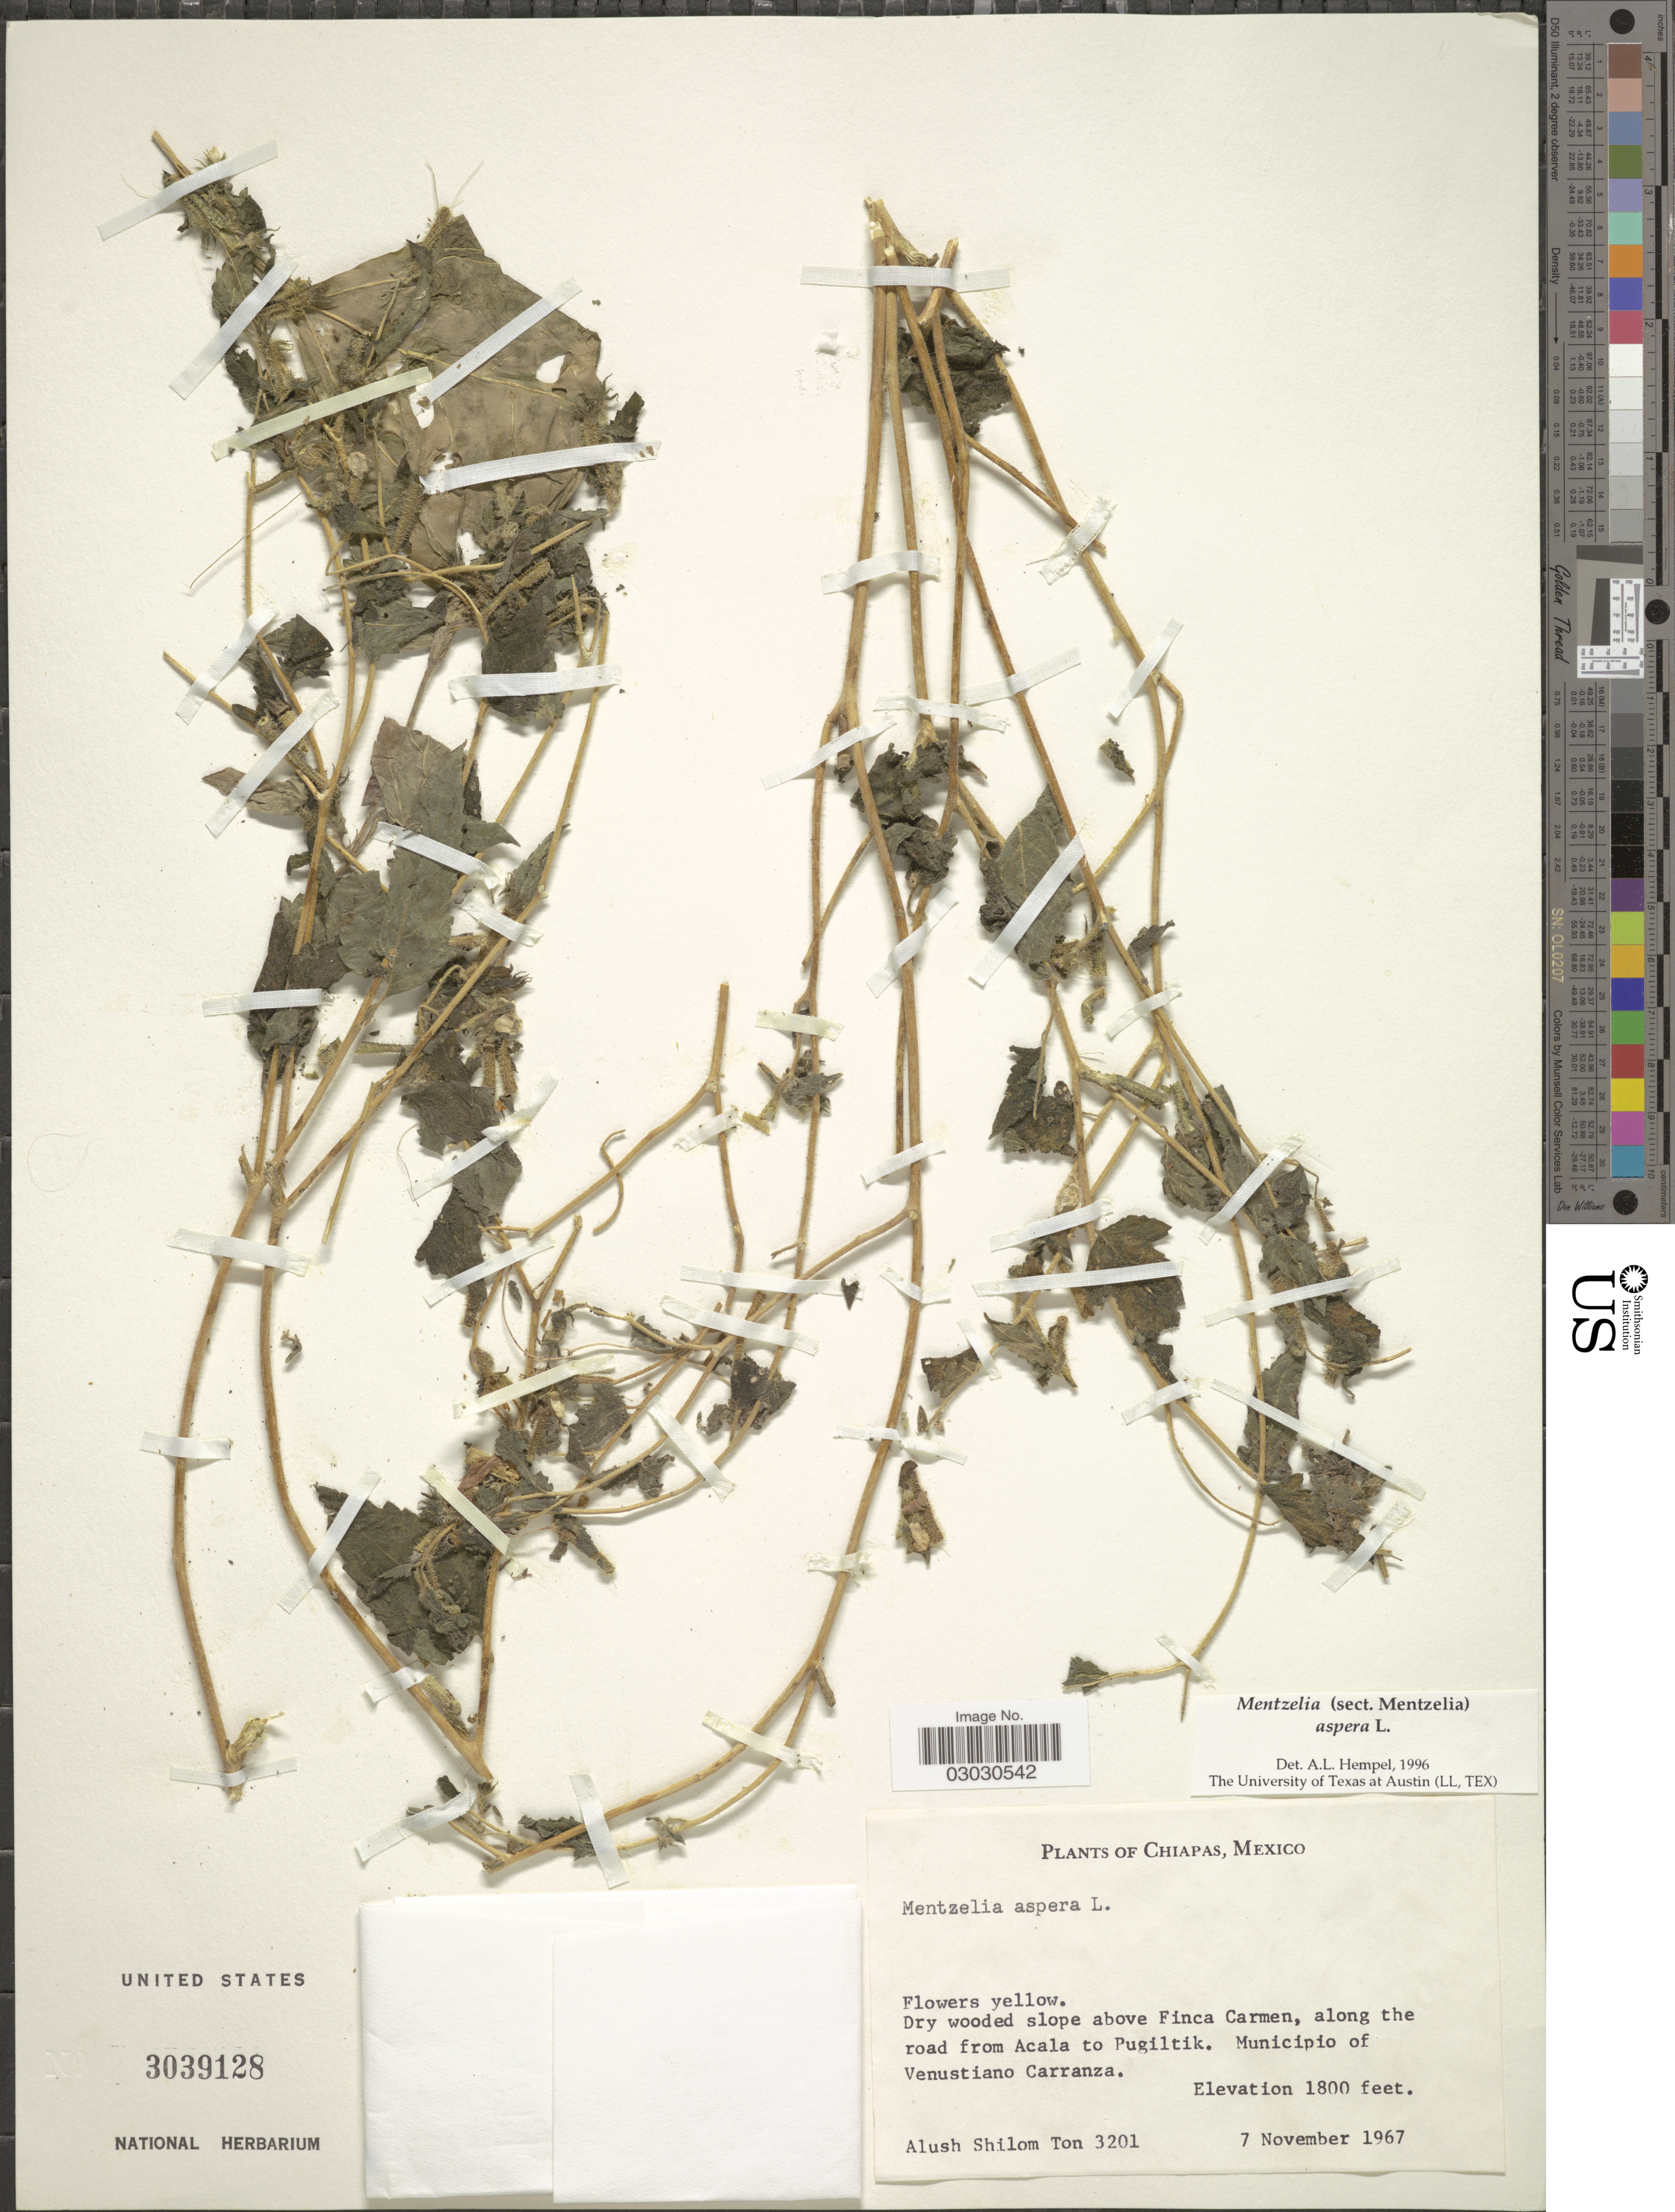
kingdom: Plantae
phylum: Tracheophyta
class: Magnoliopsida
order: Cornales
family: Loasaceae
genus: Mentzelia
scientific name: Mentzelia aspera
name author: L.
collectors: A. M. Ton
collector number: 3201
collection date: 1967-11-07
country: Mexico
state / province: Chiapas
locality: Dry wooded slope above Finca Carmen, along the road from Acala to Pugiltik. Municipio of Venustiano Carranza.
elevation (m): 549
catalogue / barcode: US 3039128